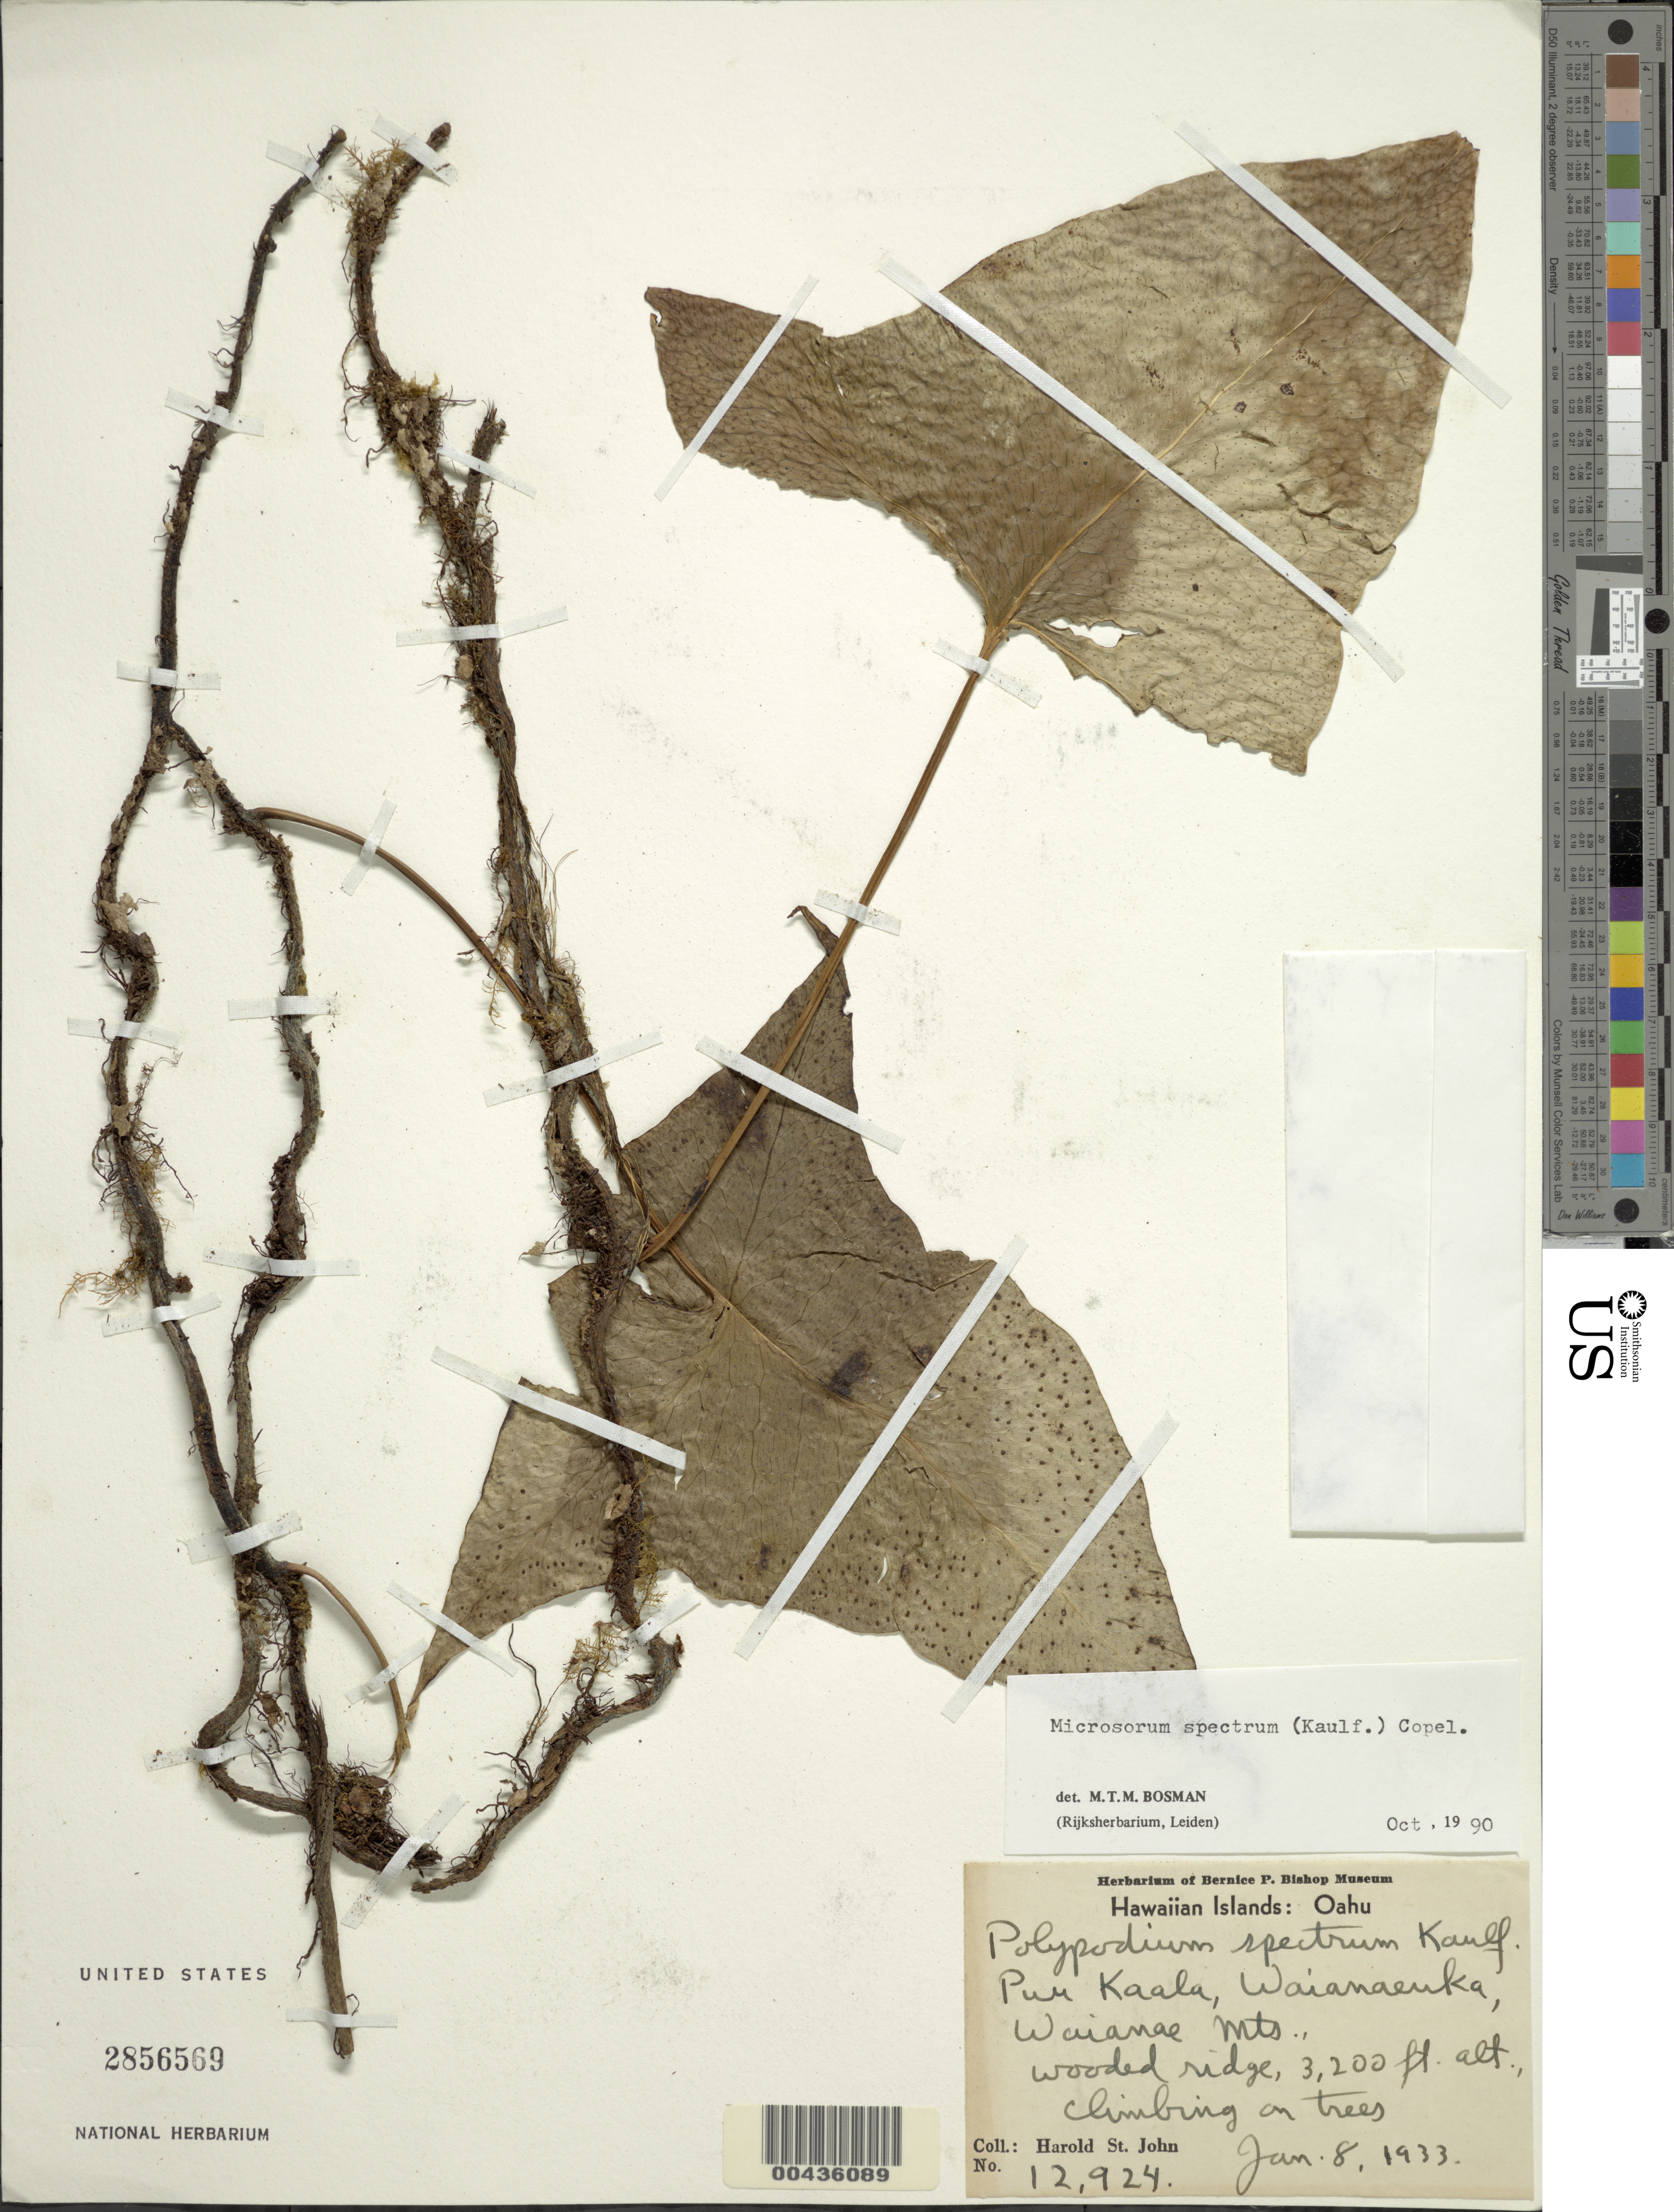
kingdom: Plantae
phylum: Tracheophyta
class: Polypodiopsida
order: Polypodiales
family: Polypodiaceae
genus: Microsorum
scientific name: Microsorum spectrum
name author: (Kaulf.) Copel.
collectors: H. St. John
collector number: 12924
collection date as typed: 8 Jan 1933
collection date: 1933-01-08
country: United States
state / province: Hawaii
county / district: Honolulu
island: Oahu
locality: Puu Kaala, Waianaeuka, Waianae Mts.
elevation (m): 975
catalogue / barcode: US 2856569